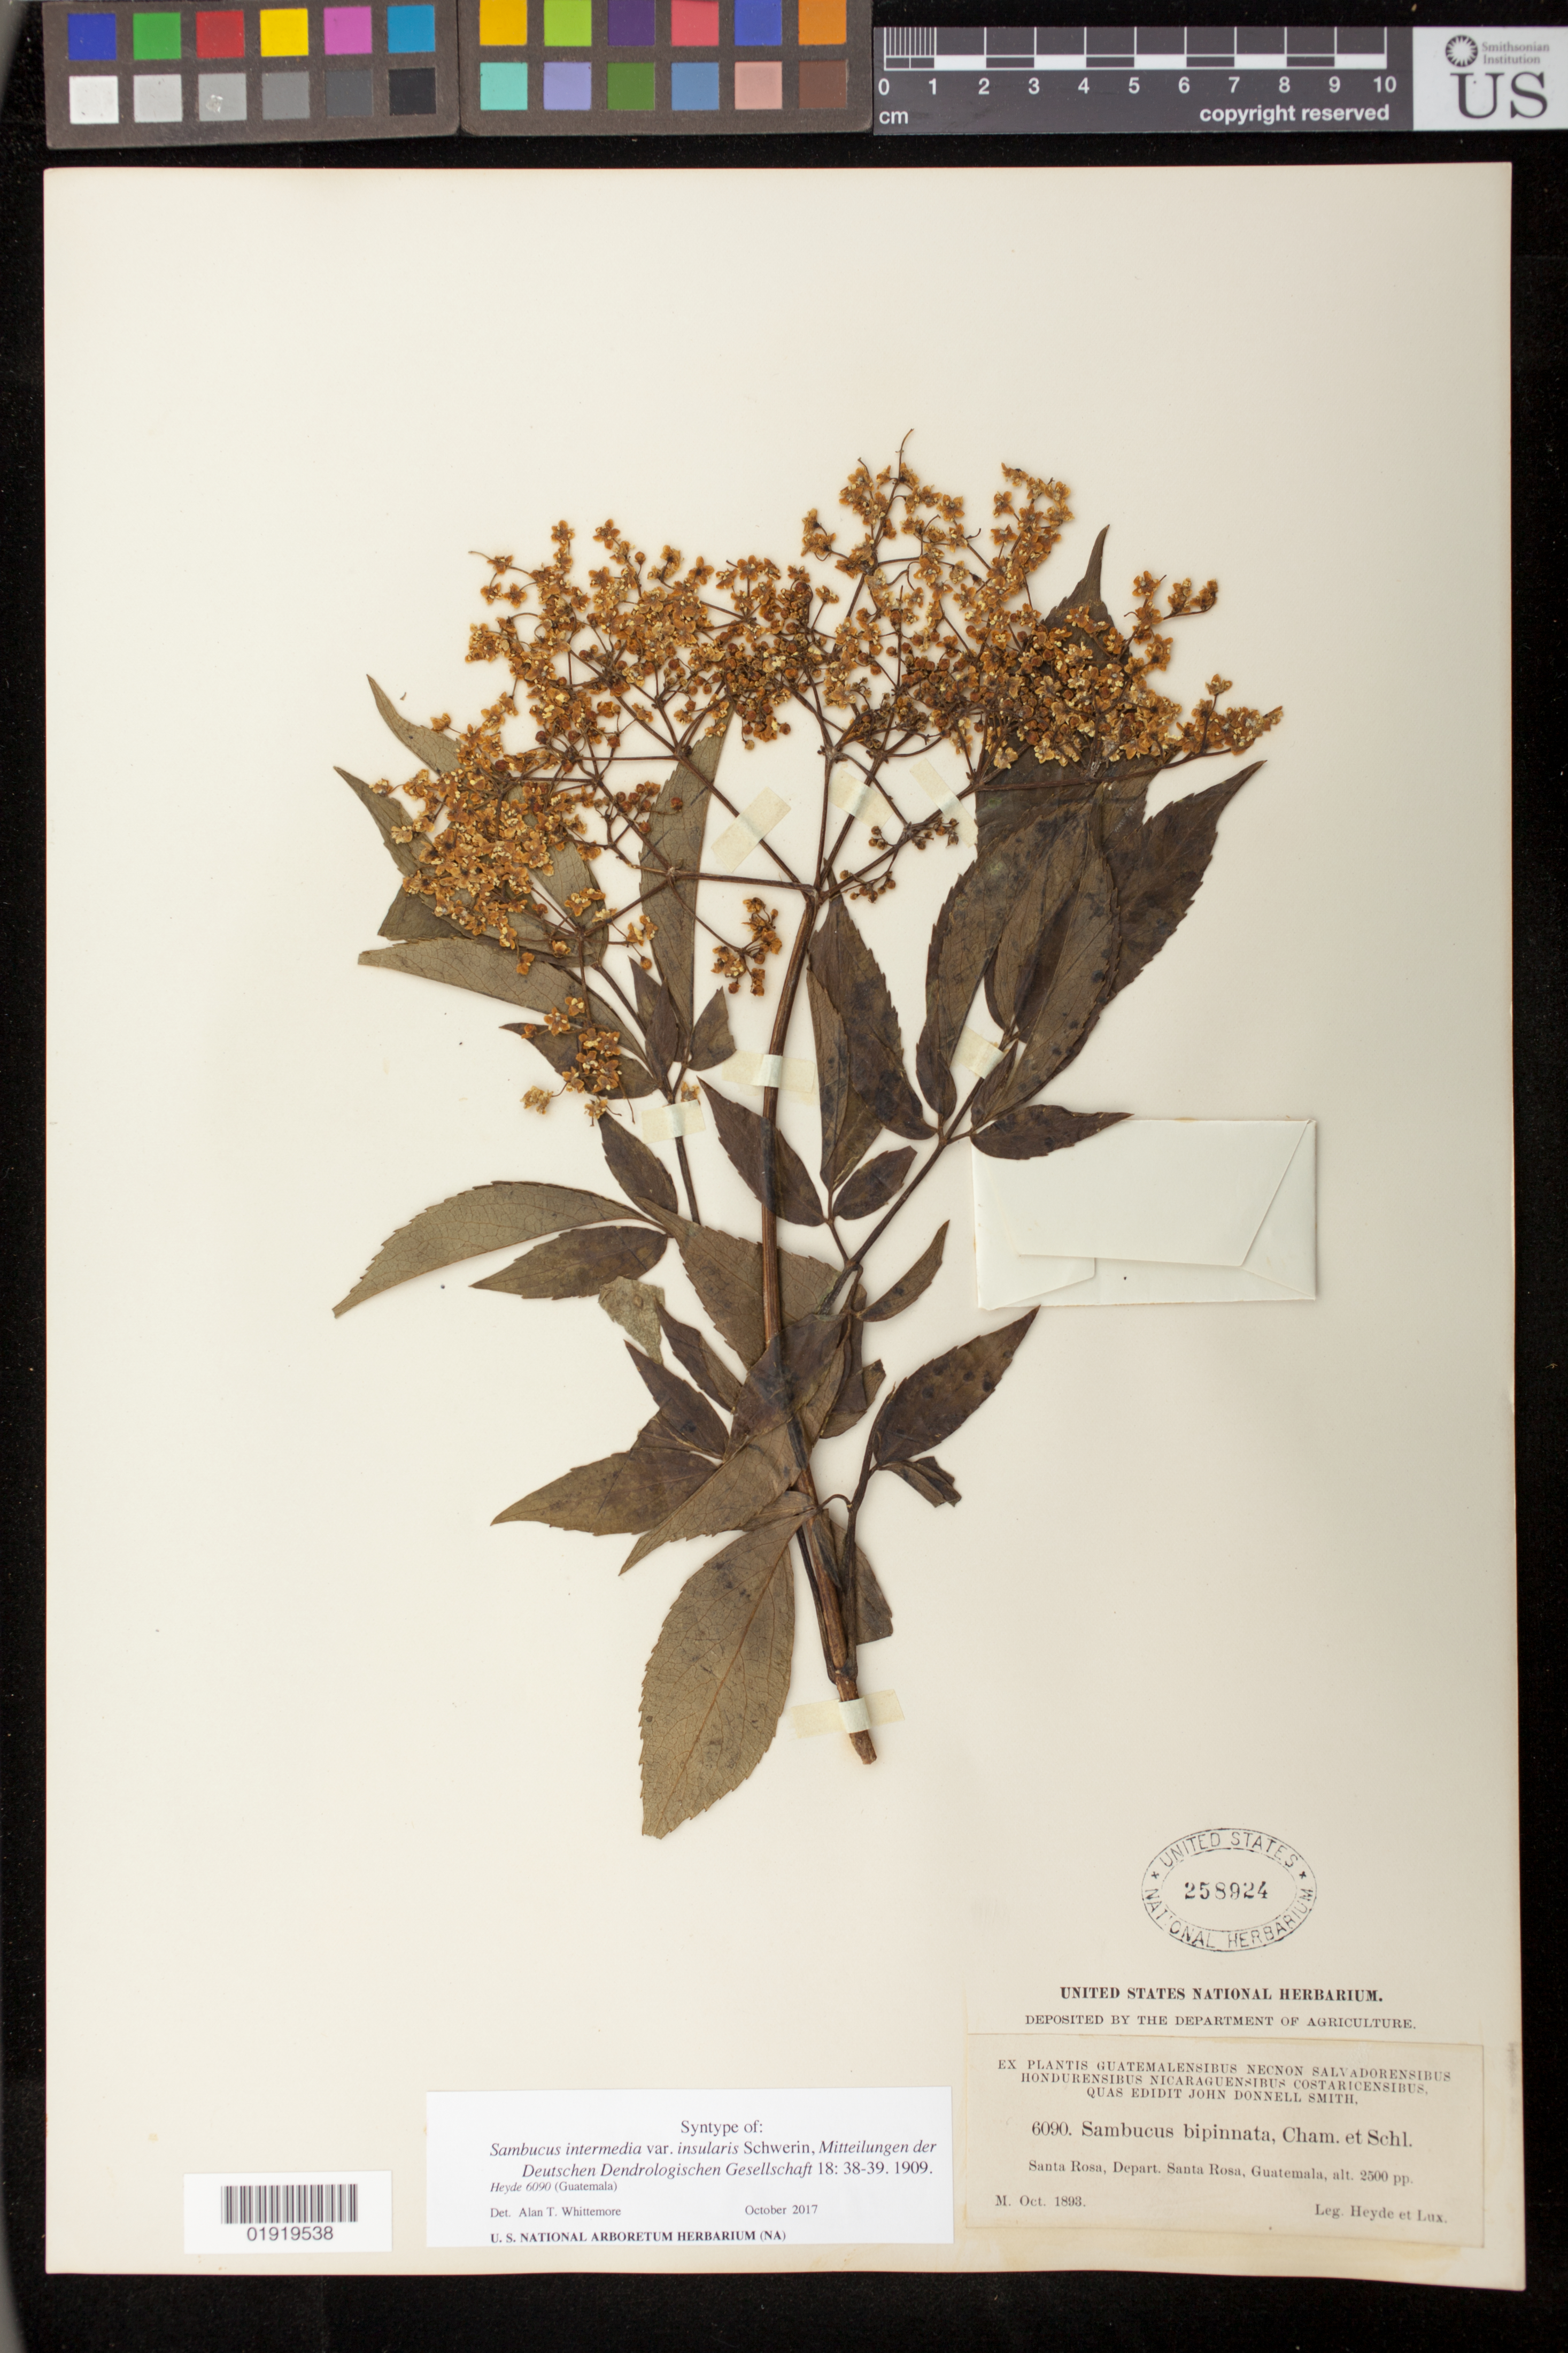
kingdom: Plantae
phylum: Tracheophyta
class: Magnoliopsida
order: Dipsacales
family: Viburnaceae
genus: Sambucus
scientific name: Sambucus intermedia var. insularis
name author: Schwer.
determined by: Whittemore, A. T.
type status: Isosyntype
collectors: E. T. Heyde & E. Lux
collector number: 6090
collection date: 1893-10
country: Guatemala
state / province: Santa Rosa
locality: Santa Rosa, Depart. Santa Rosa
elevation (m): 762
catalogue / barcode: US 258924